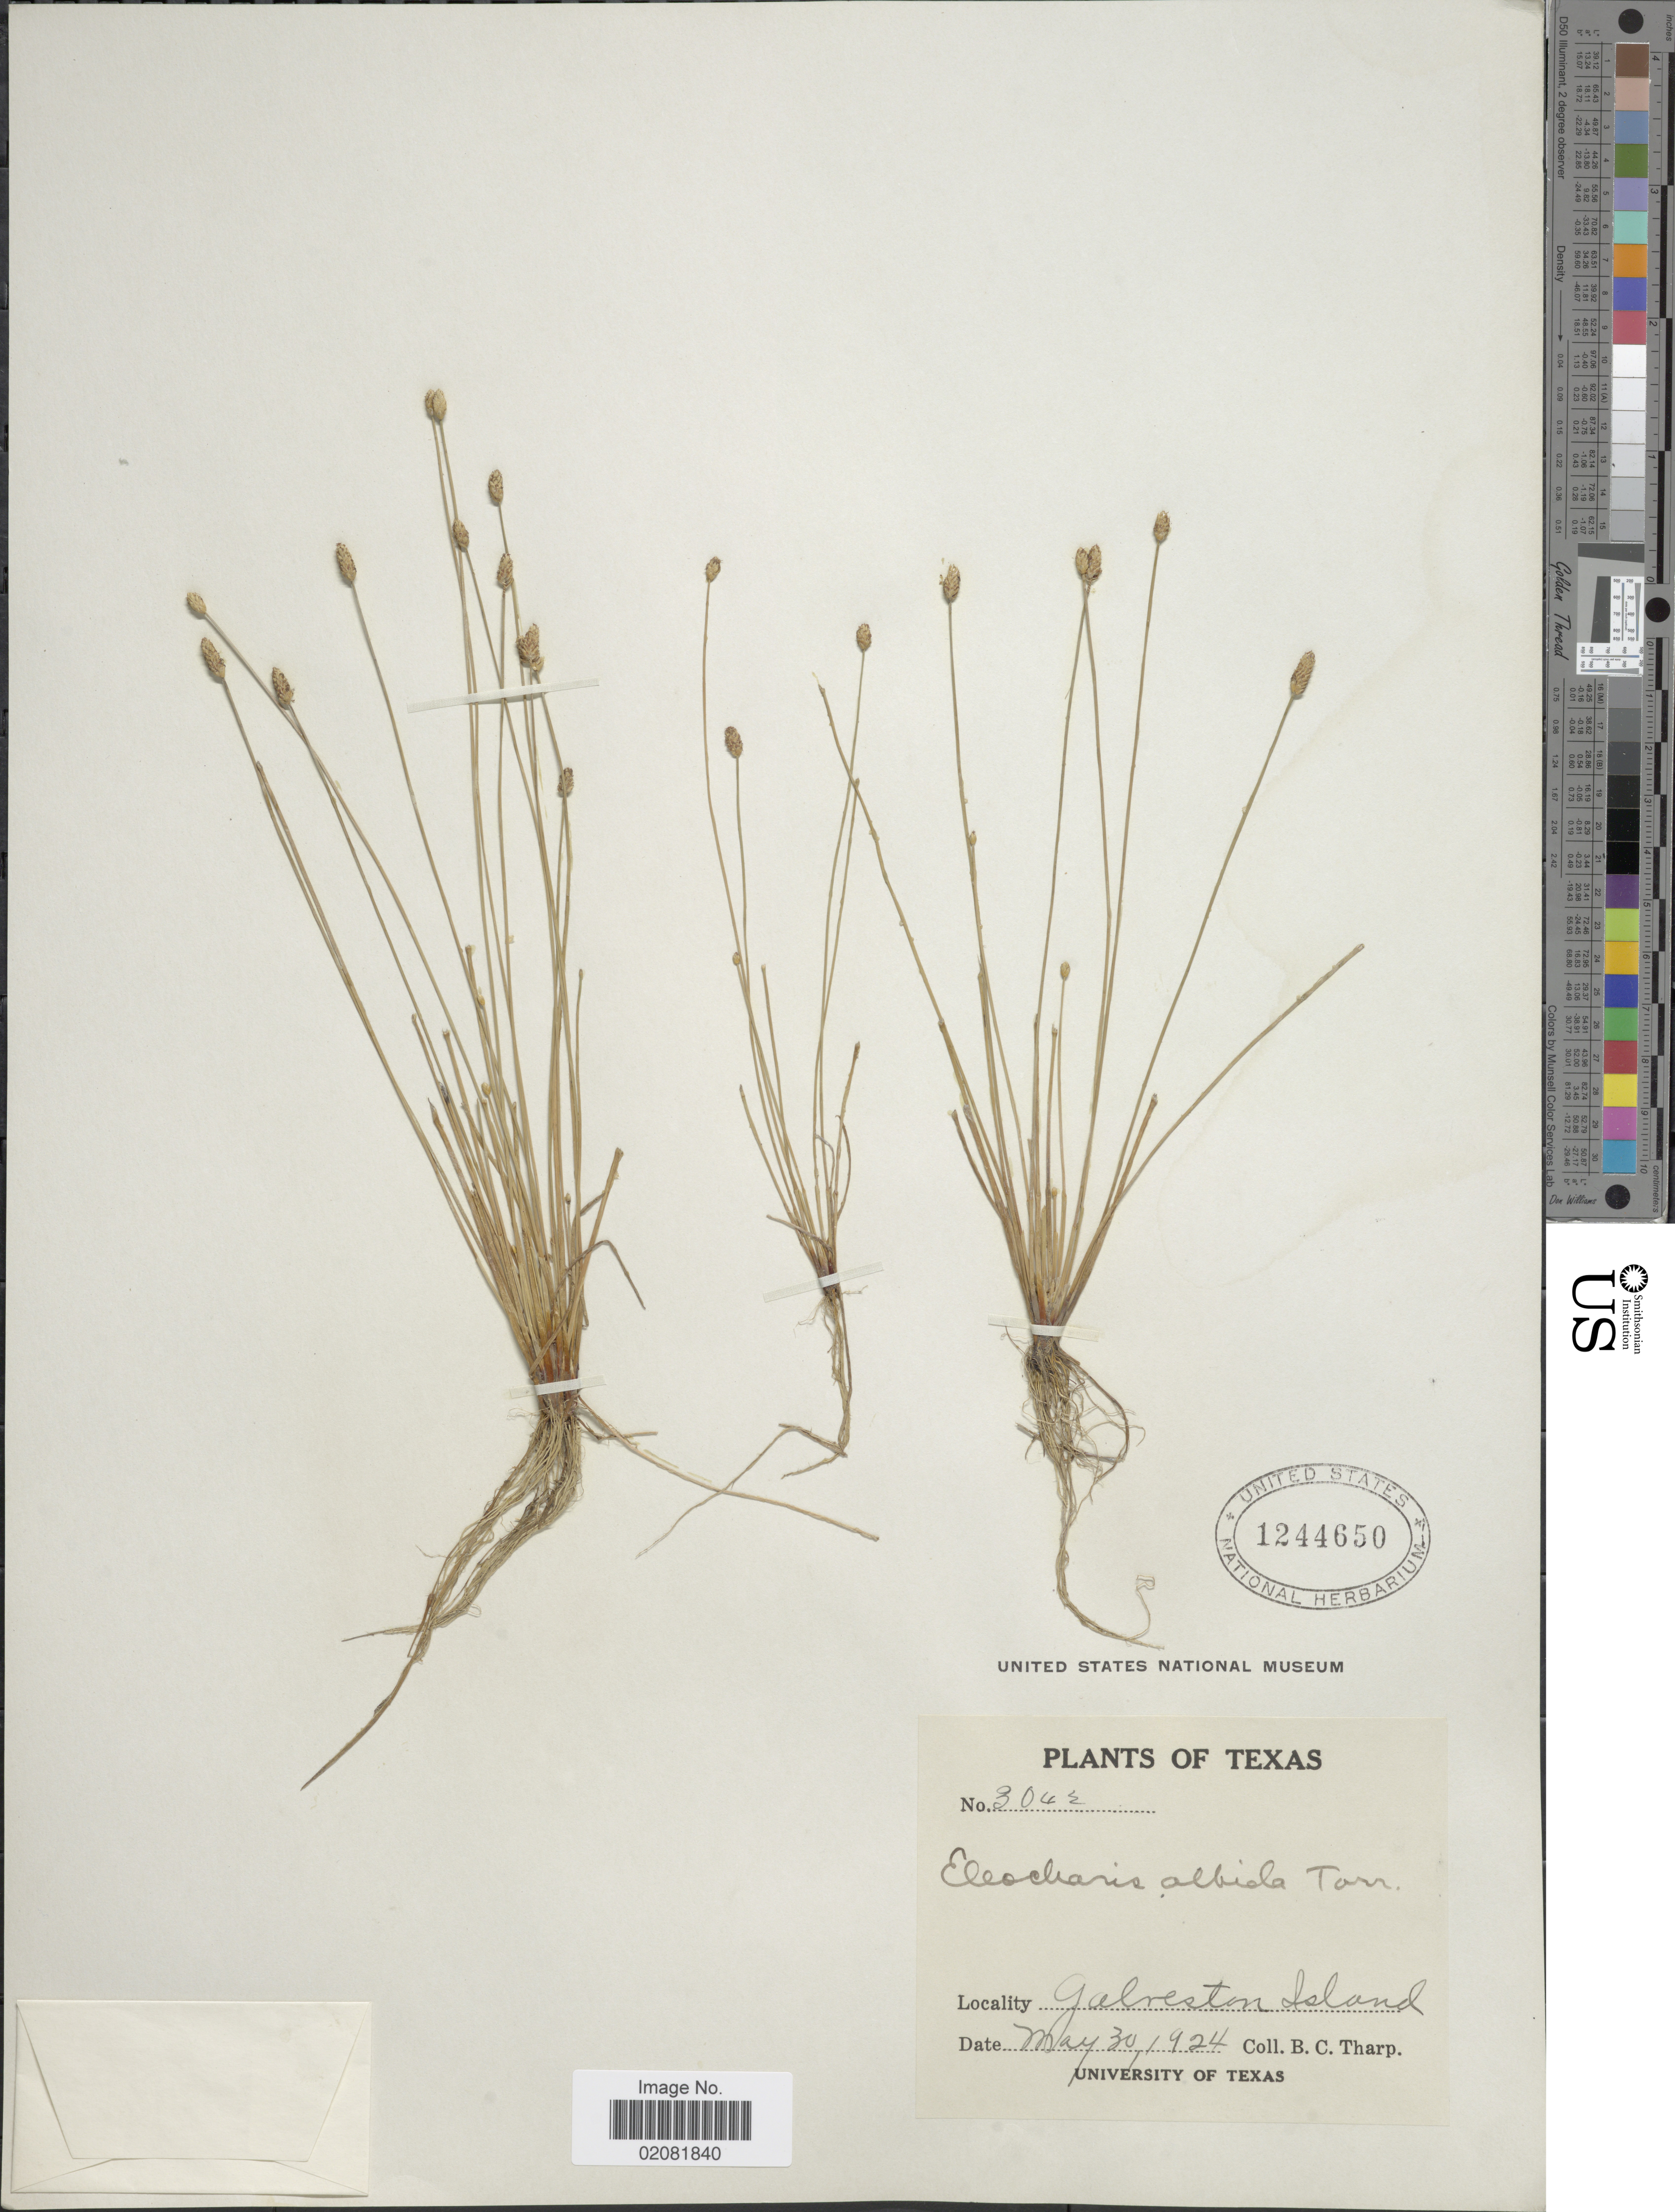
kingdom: Plantae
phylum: Tracheophyta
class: Liliopsida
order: Poales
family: Cyperaceae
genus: Eleocharis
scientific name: Eleocharis albida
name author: Torr.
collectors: B. C. Tharp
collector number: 3042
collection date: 1924-05-30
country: United States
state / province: Texas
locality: Galveston Island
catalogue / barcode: US 1244650